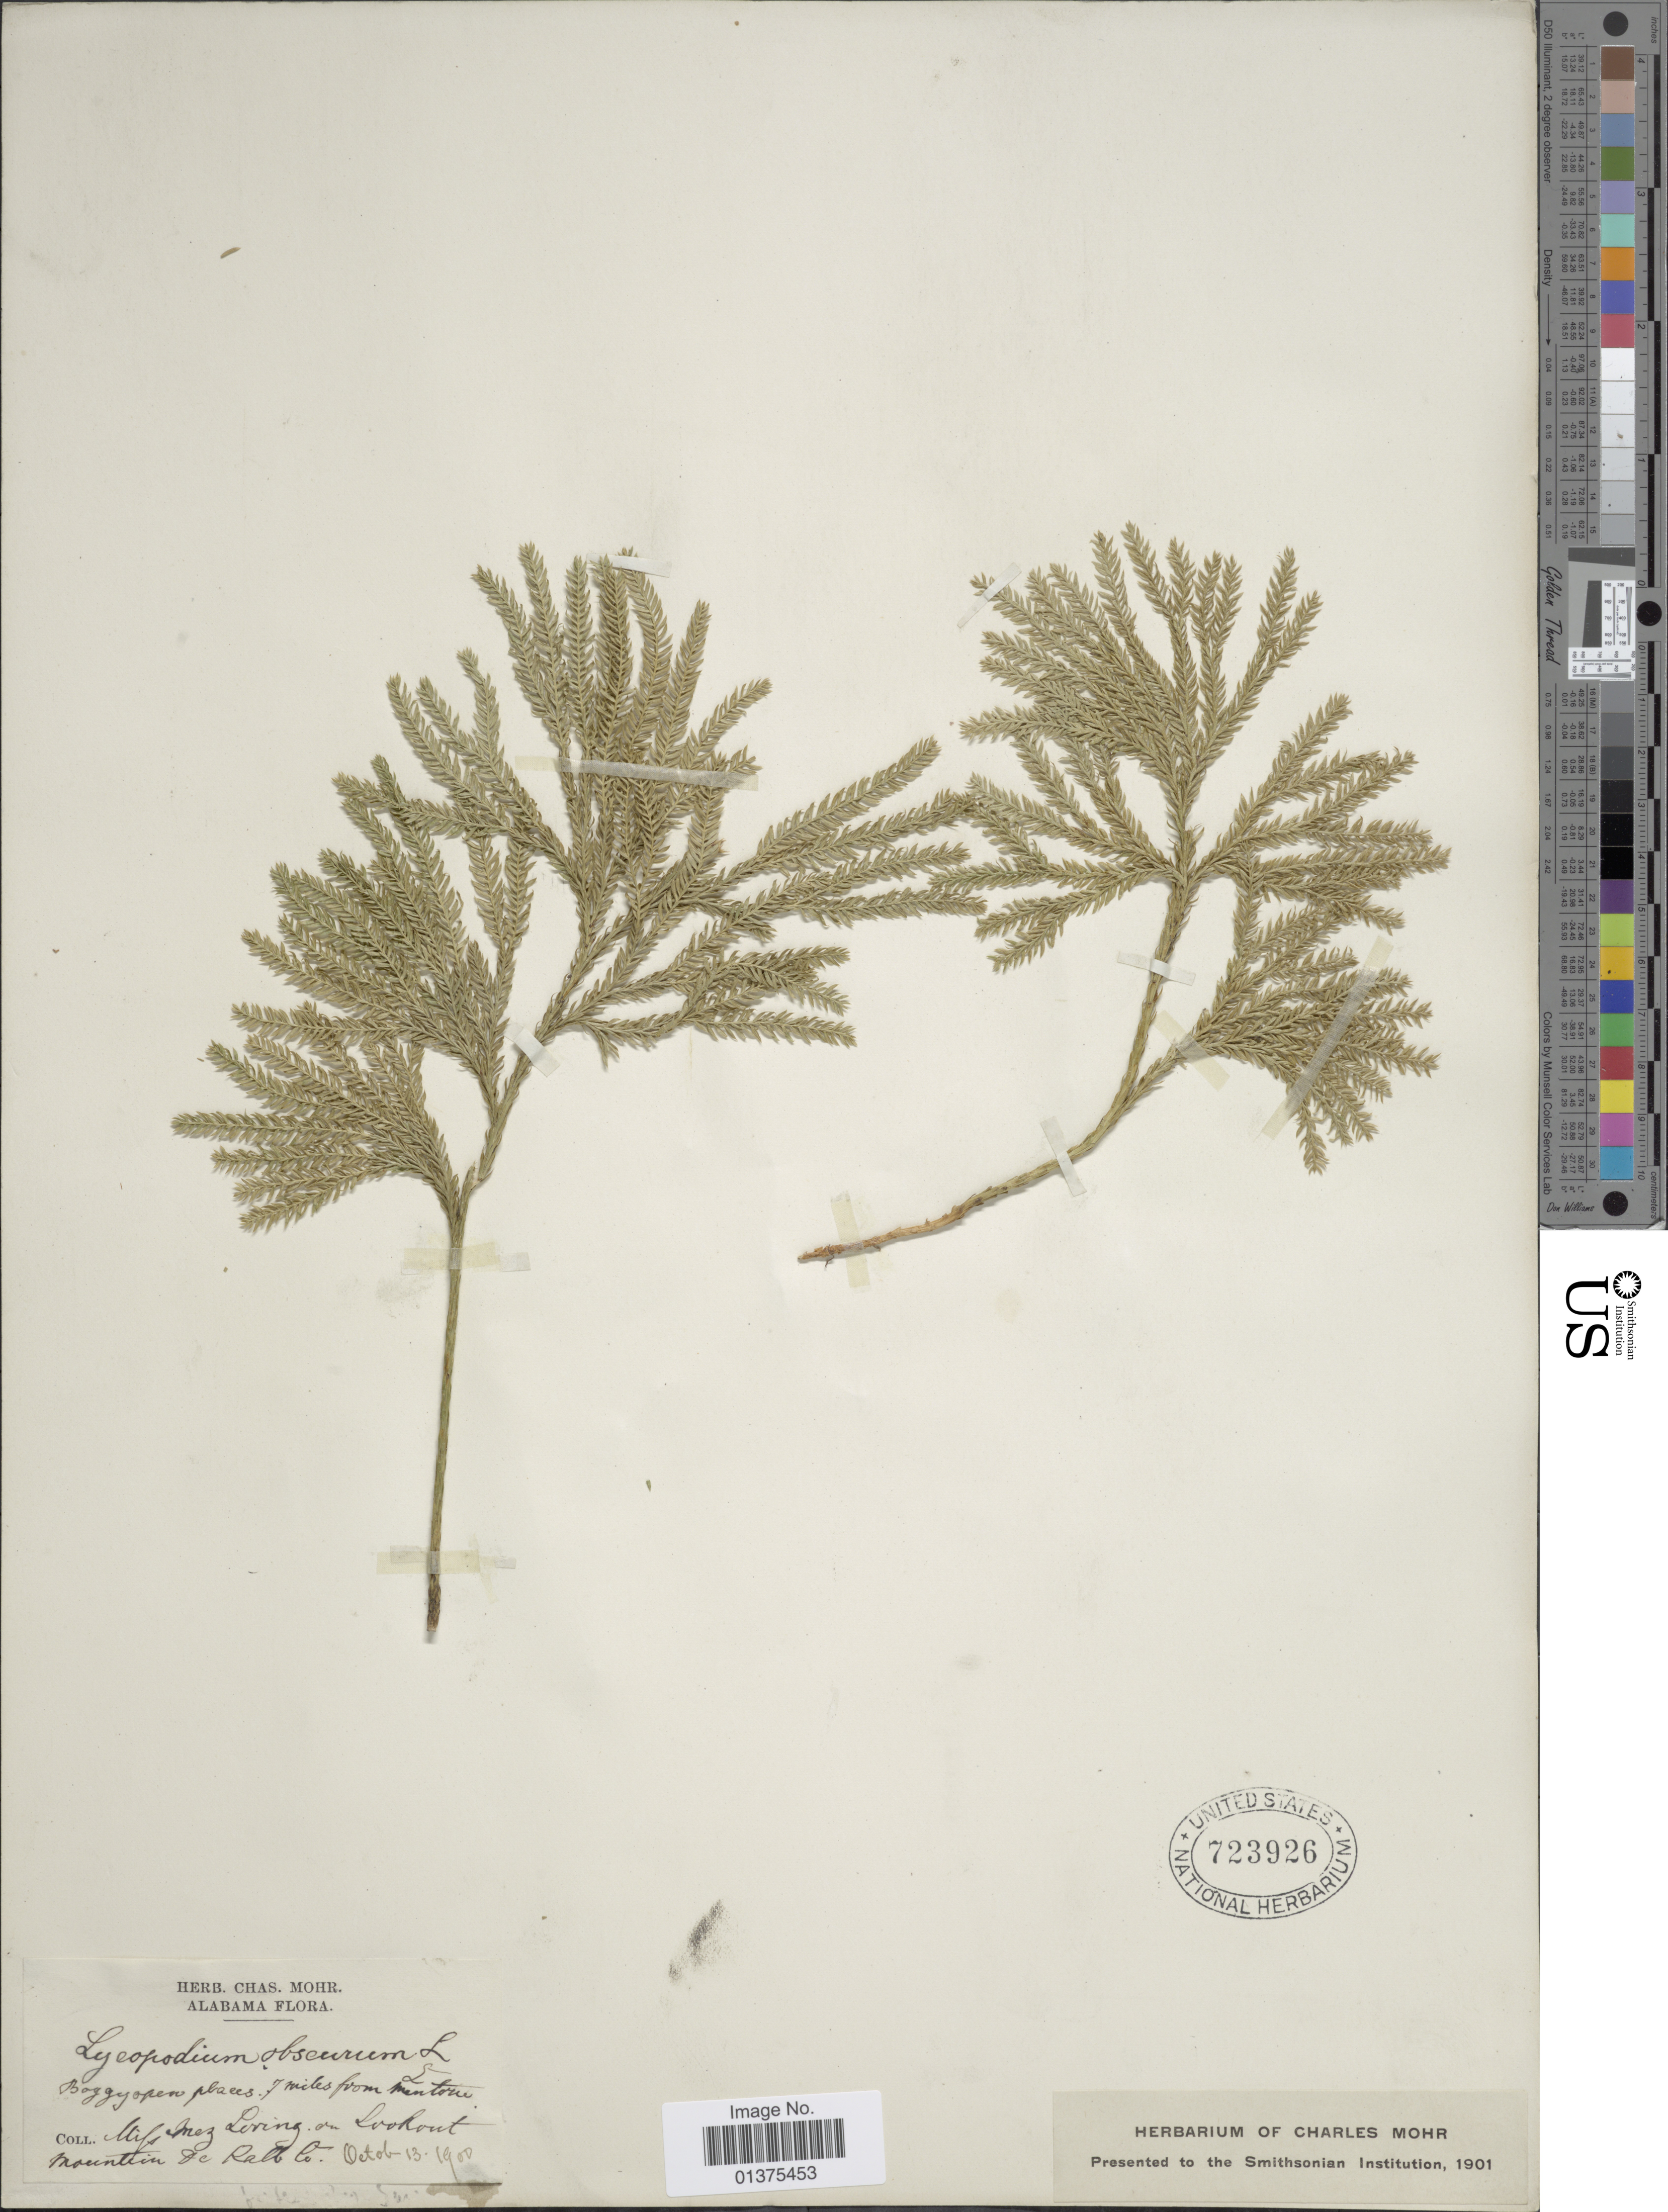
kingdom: Plantae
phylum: Tracheophyta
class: Lycopodiopsida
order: Lycopodiales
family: Lycopodiaceae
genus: Dendrolycopodium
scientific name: Dendrolycopodium obscurum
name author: (L.) A. Haines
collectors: I. Loring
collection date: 1900-10-13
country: United States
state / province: Alabama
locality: On Lookout Mountain De Kalb Co.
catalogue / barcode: US 723926